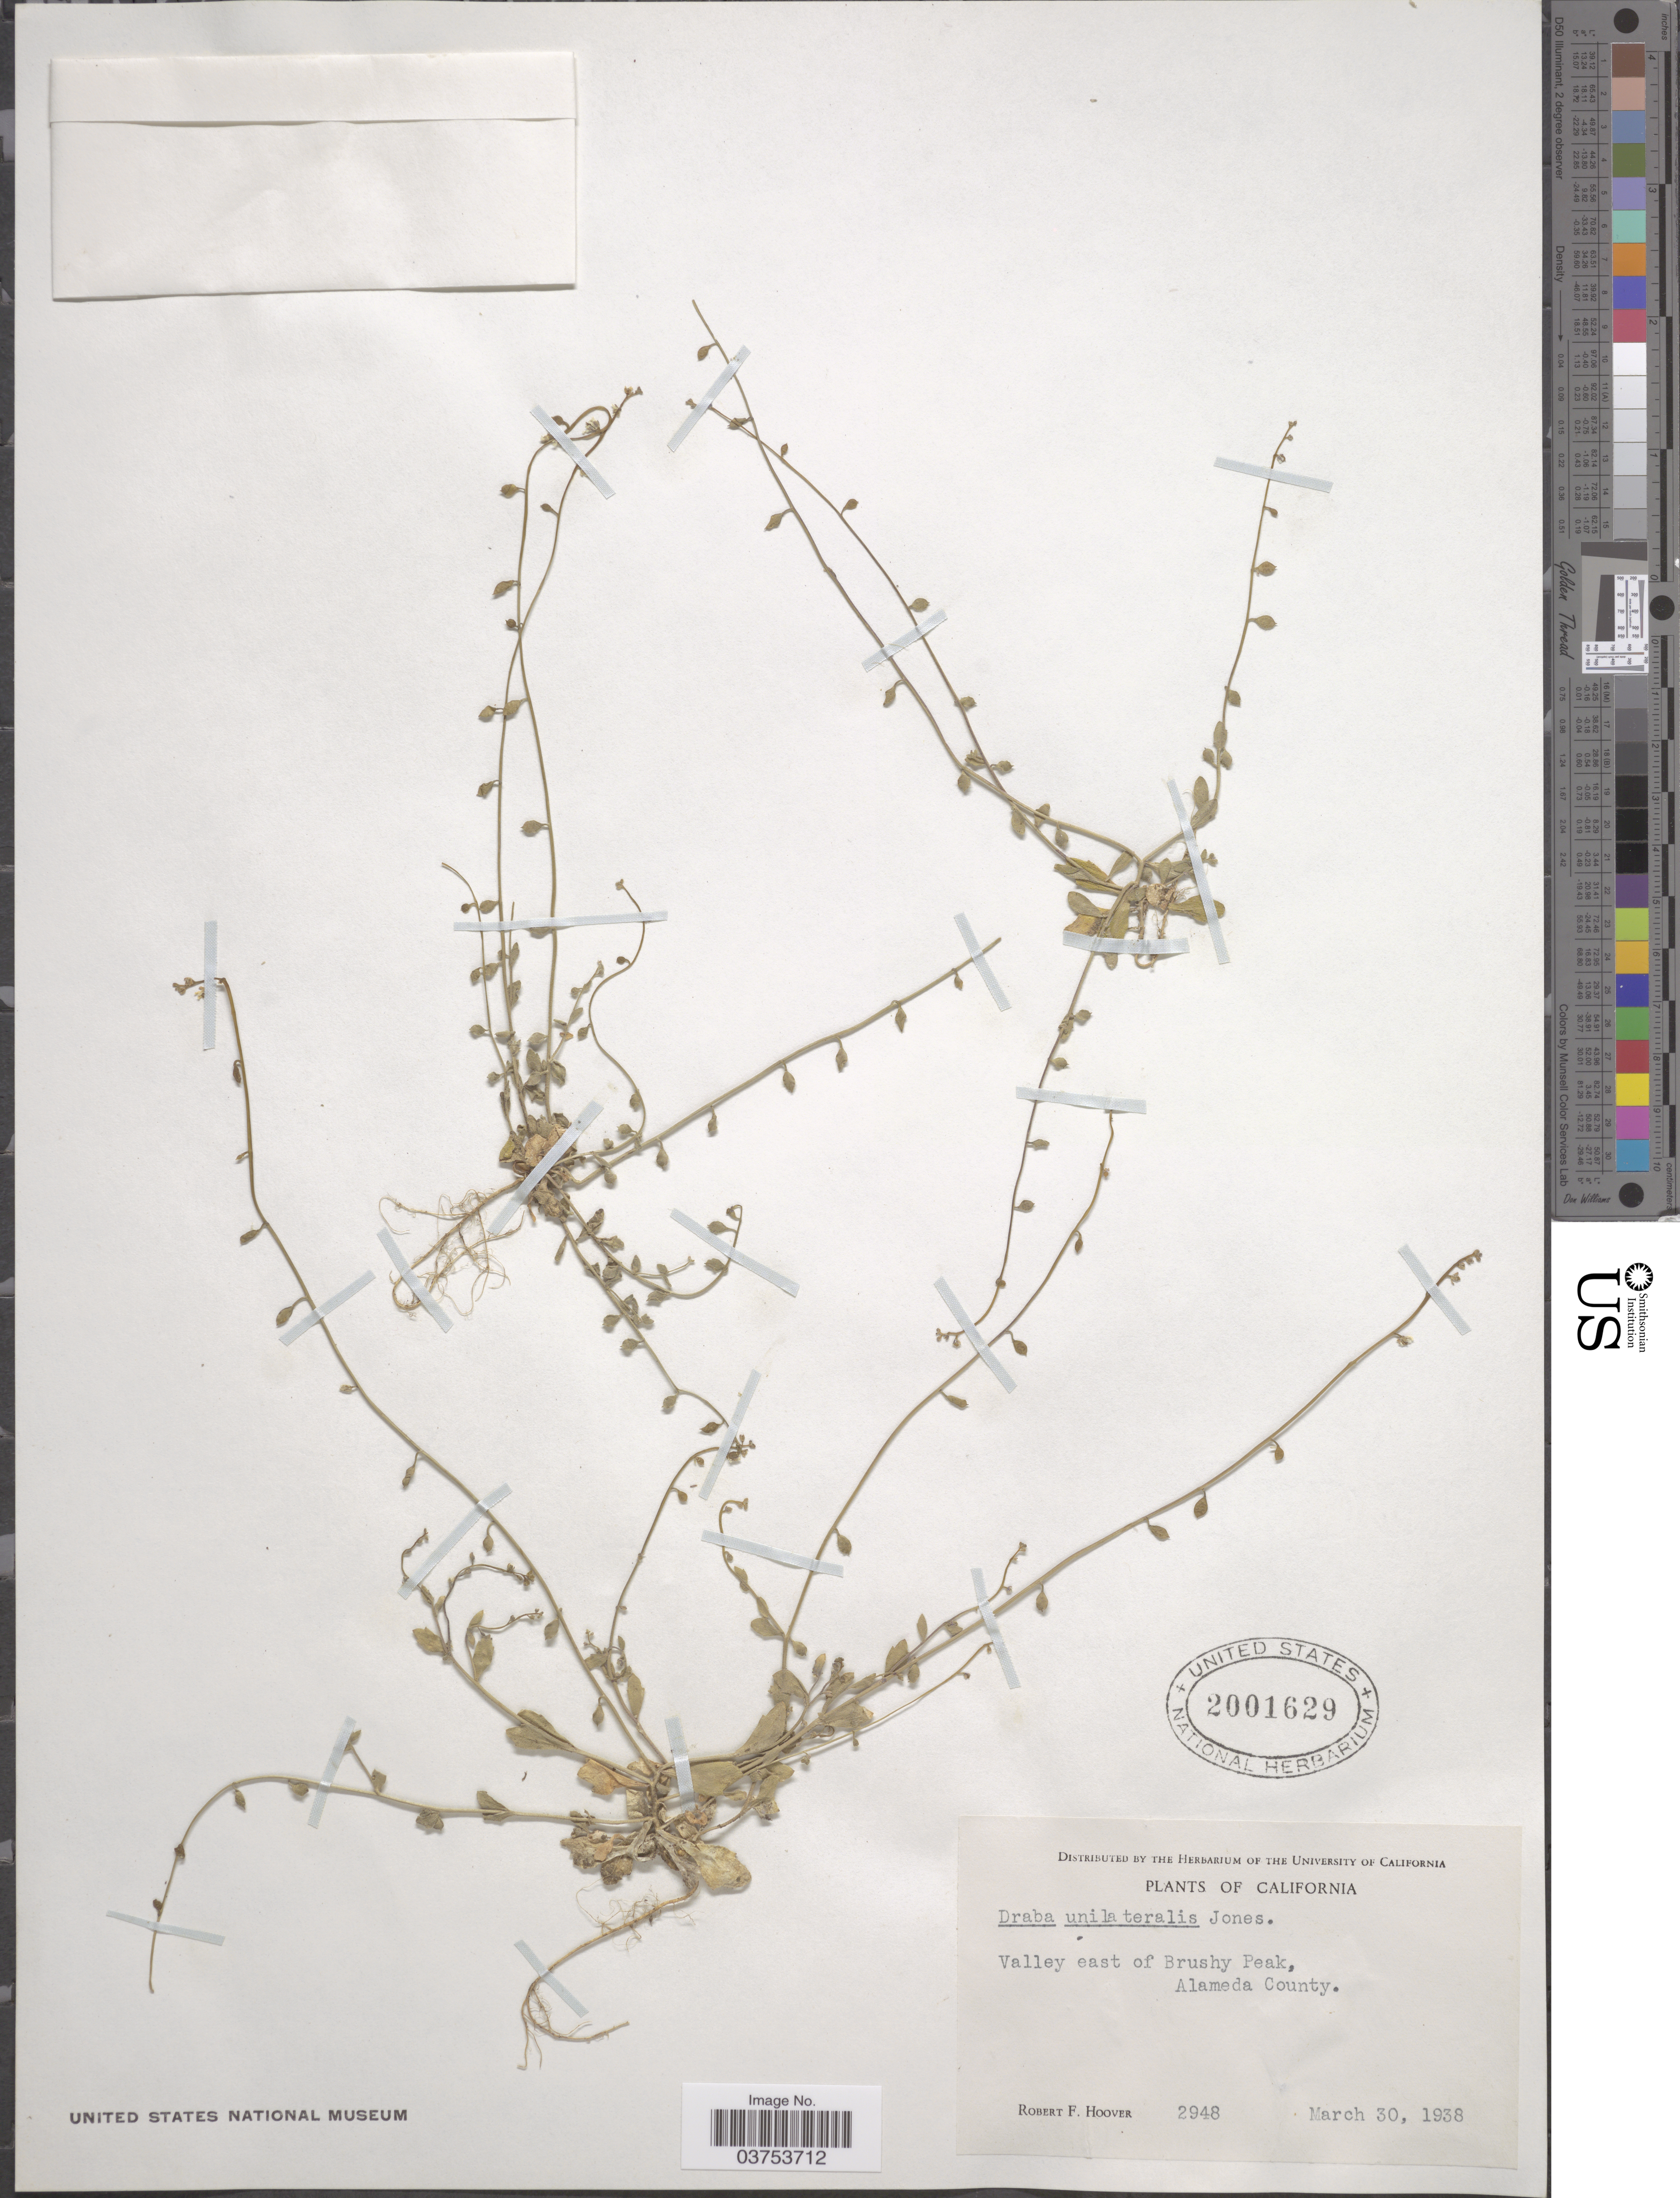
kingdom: Plantae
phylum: Tracheophyta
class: Magnoliopsida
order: Brassicales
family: Brassicaceae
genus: Heterodraba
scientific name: Heterodraba unilateralis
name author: (M.E. Jones) Greene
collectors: R. F. Hoover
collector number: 2948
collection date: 1938-03-30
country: United States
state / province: California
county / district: Alameda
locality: Valley east of Brushy Peak, Alameda County.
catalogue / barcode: US 2001629